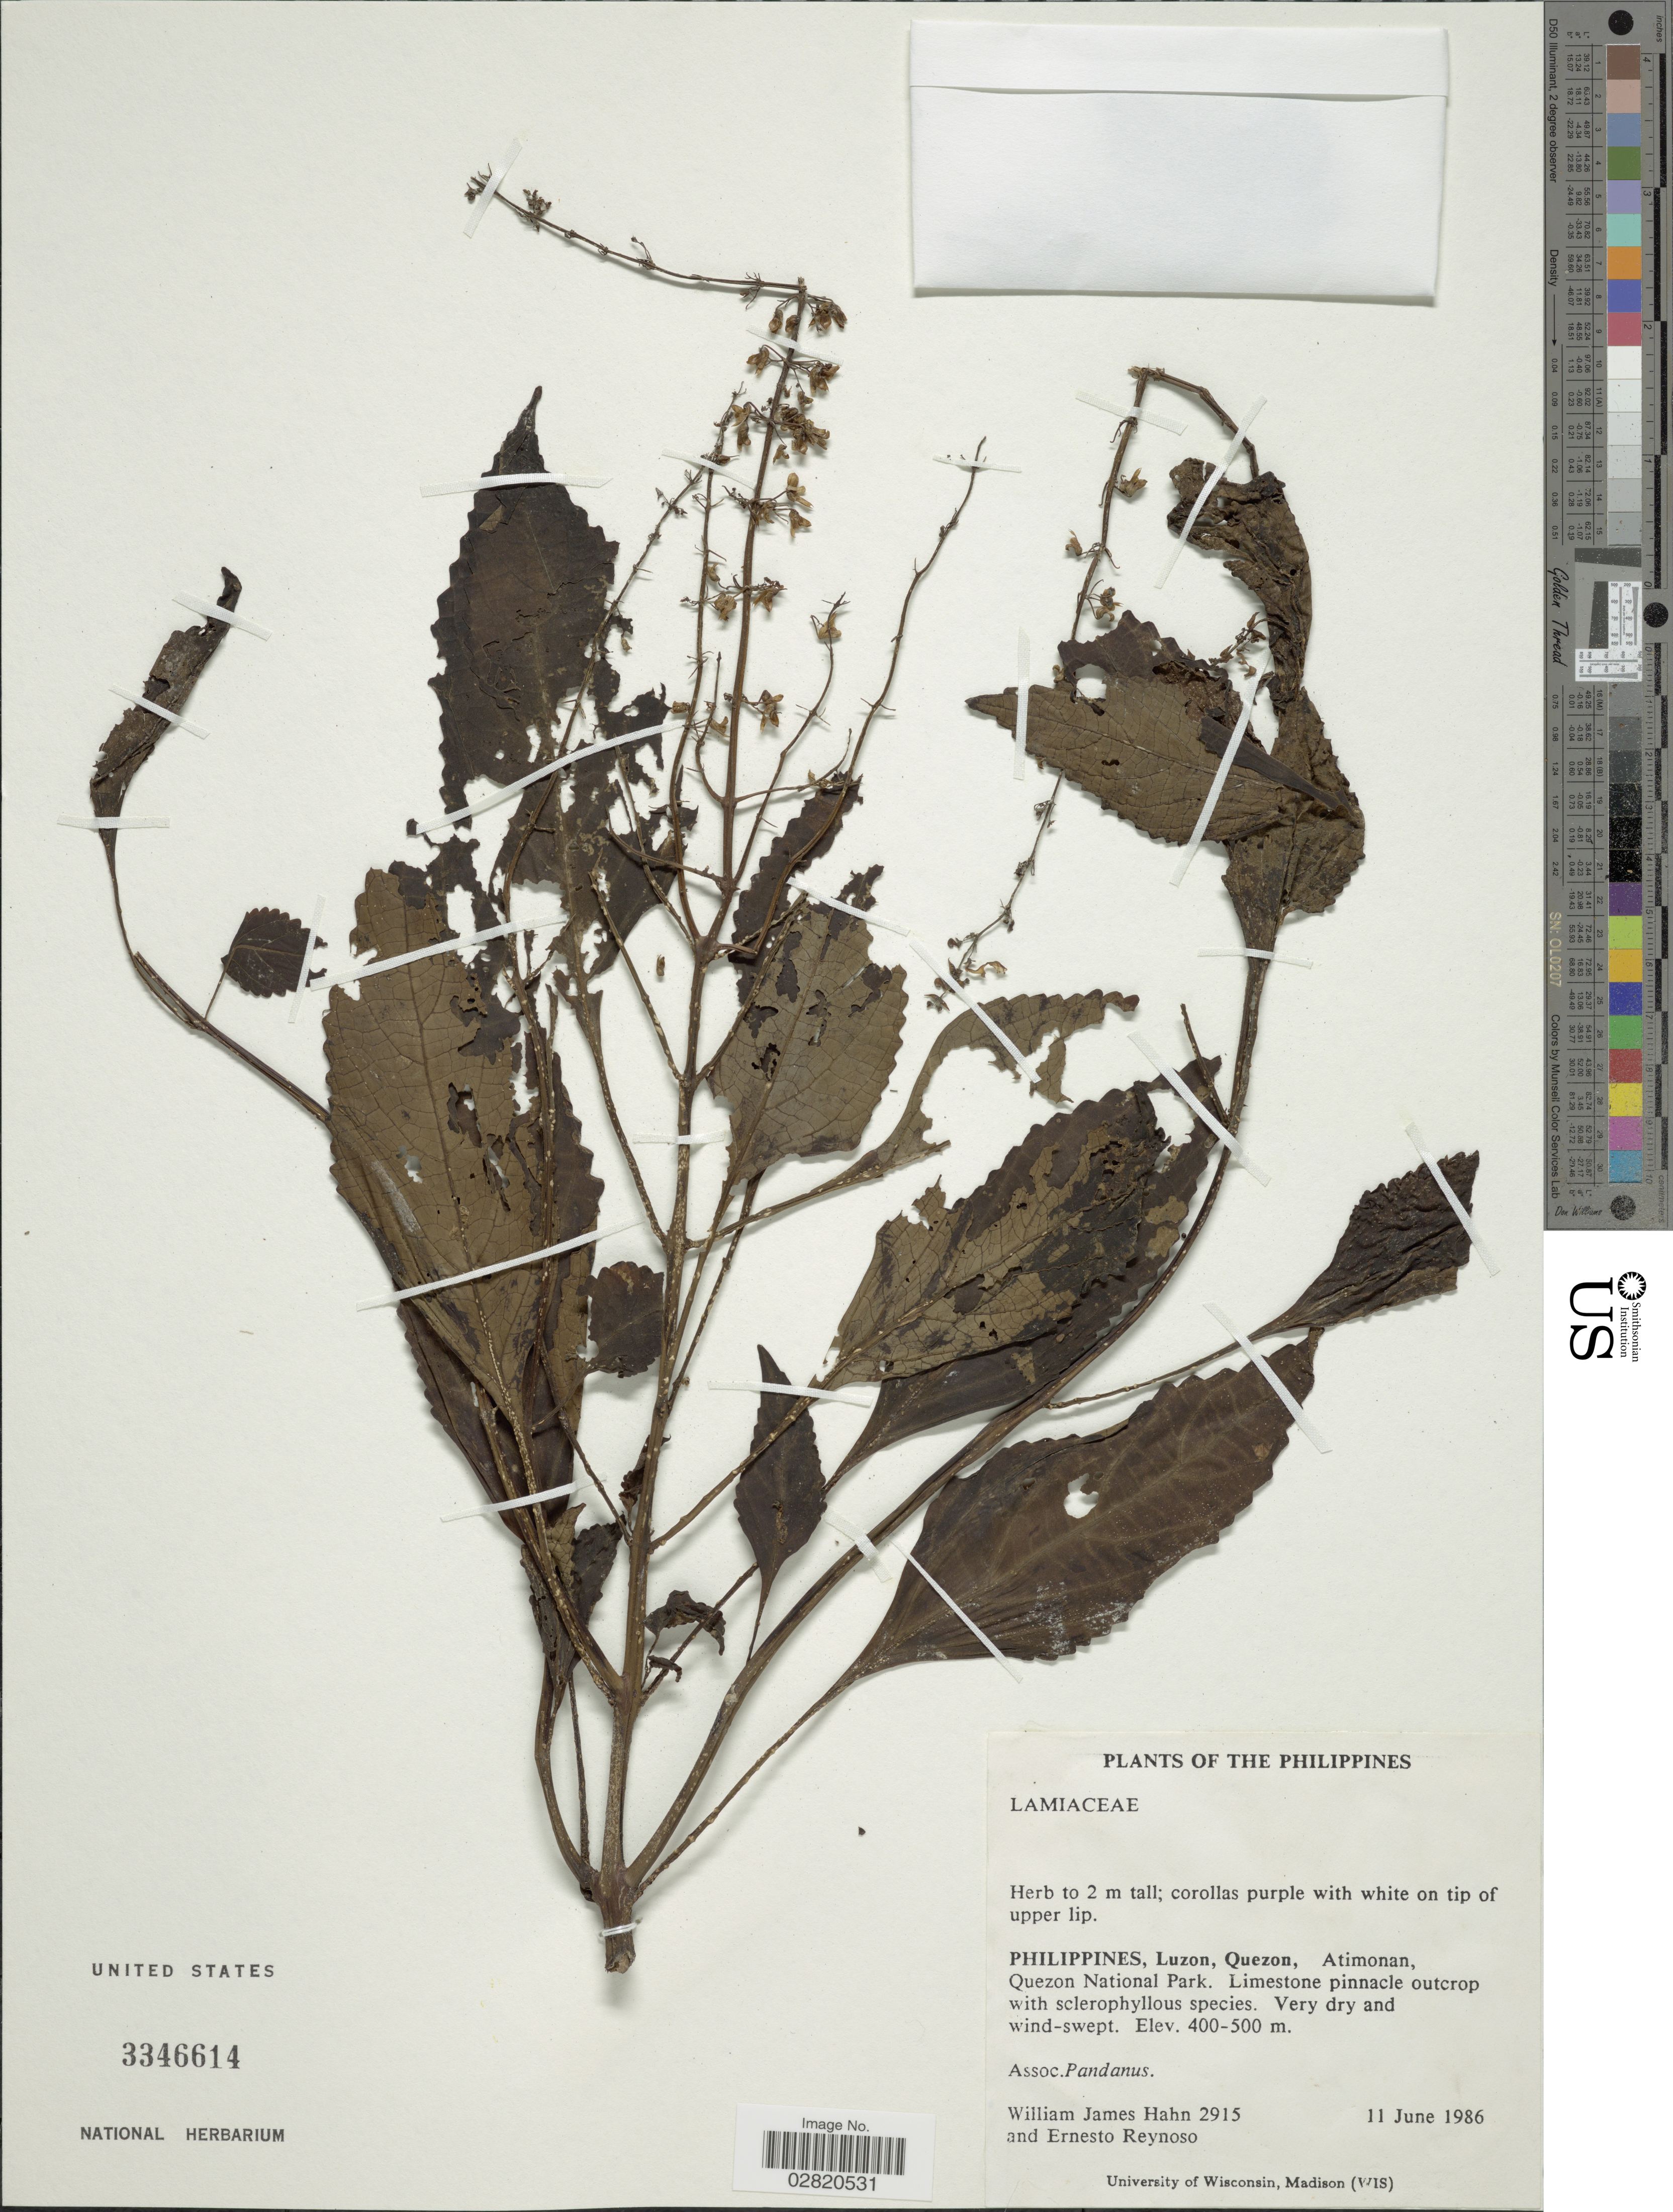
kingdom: Plantae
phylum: Tracheophyta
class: Magnoliopsida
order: Lamiales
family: Lamiaceae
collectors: W. J. Hahn & E. Reynoso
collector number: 2915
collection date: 1986-06-11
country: Philippines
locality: Luzon, Quezon, Atimonan, Quezon National Park.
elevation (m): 400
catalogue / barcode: US 3346614